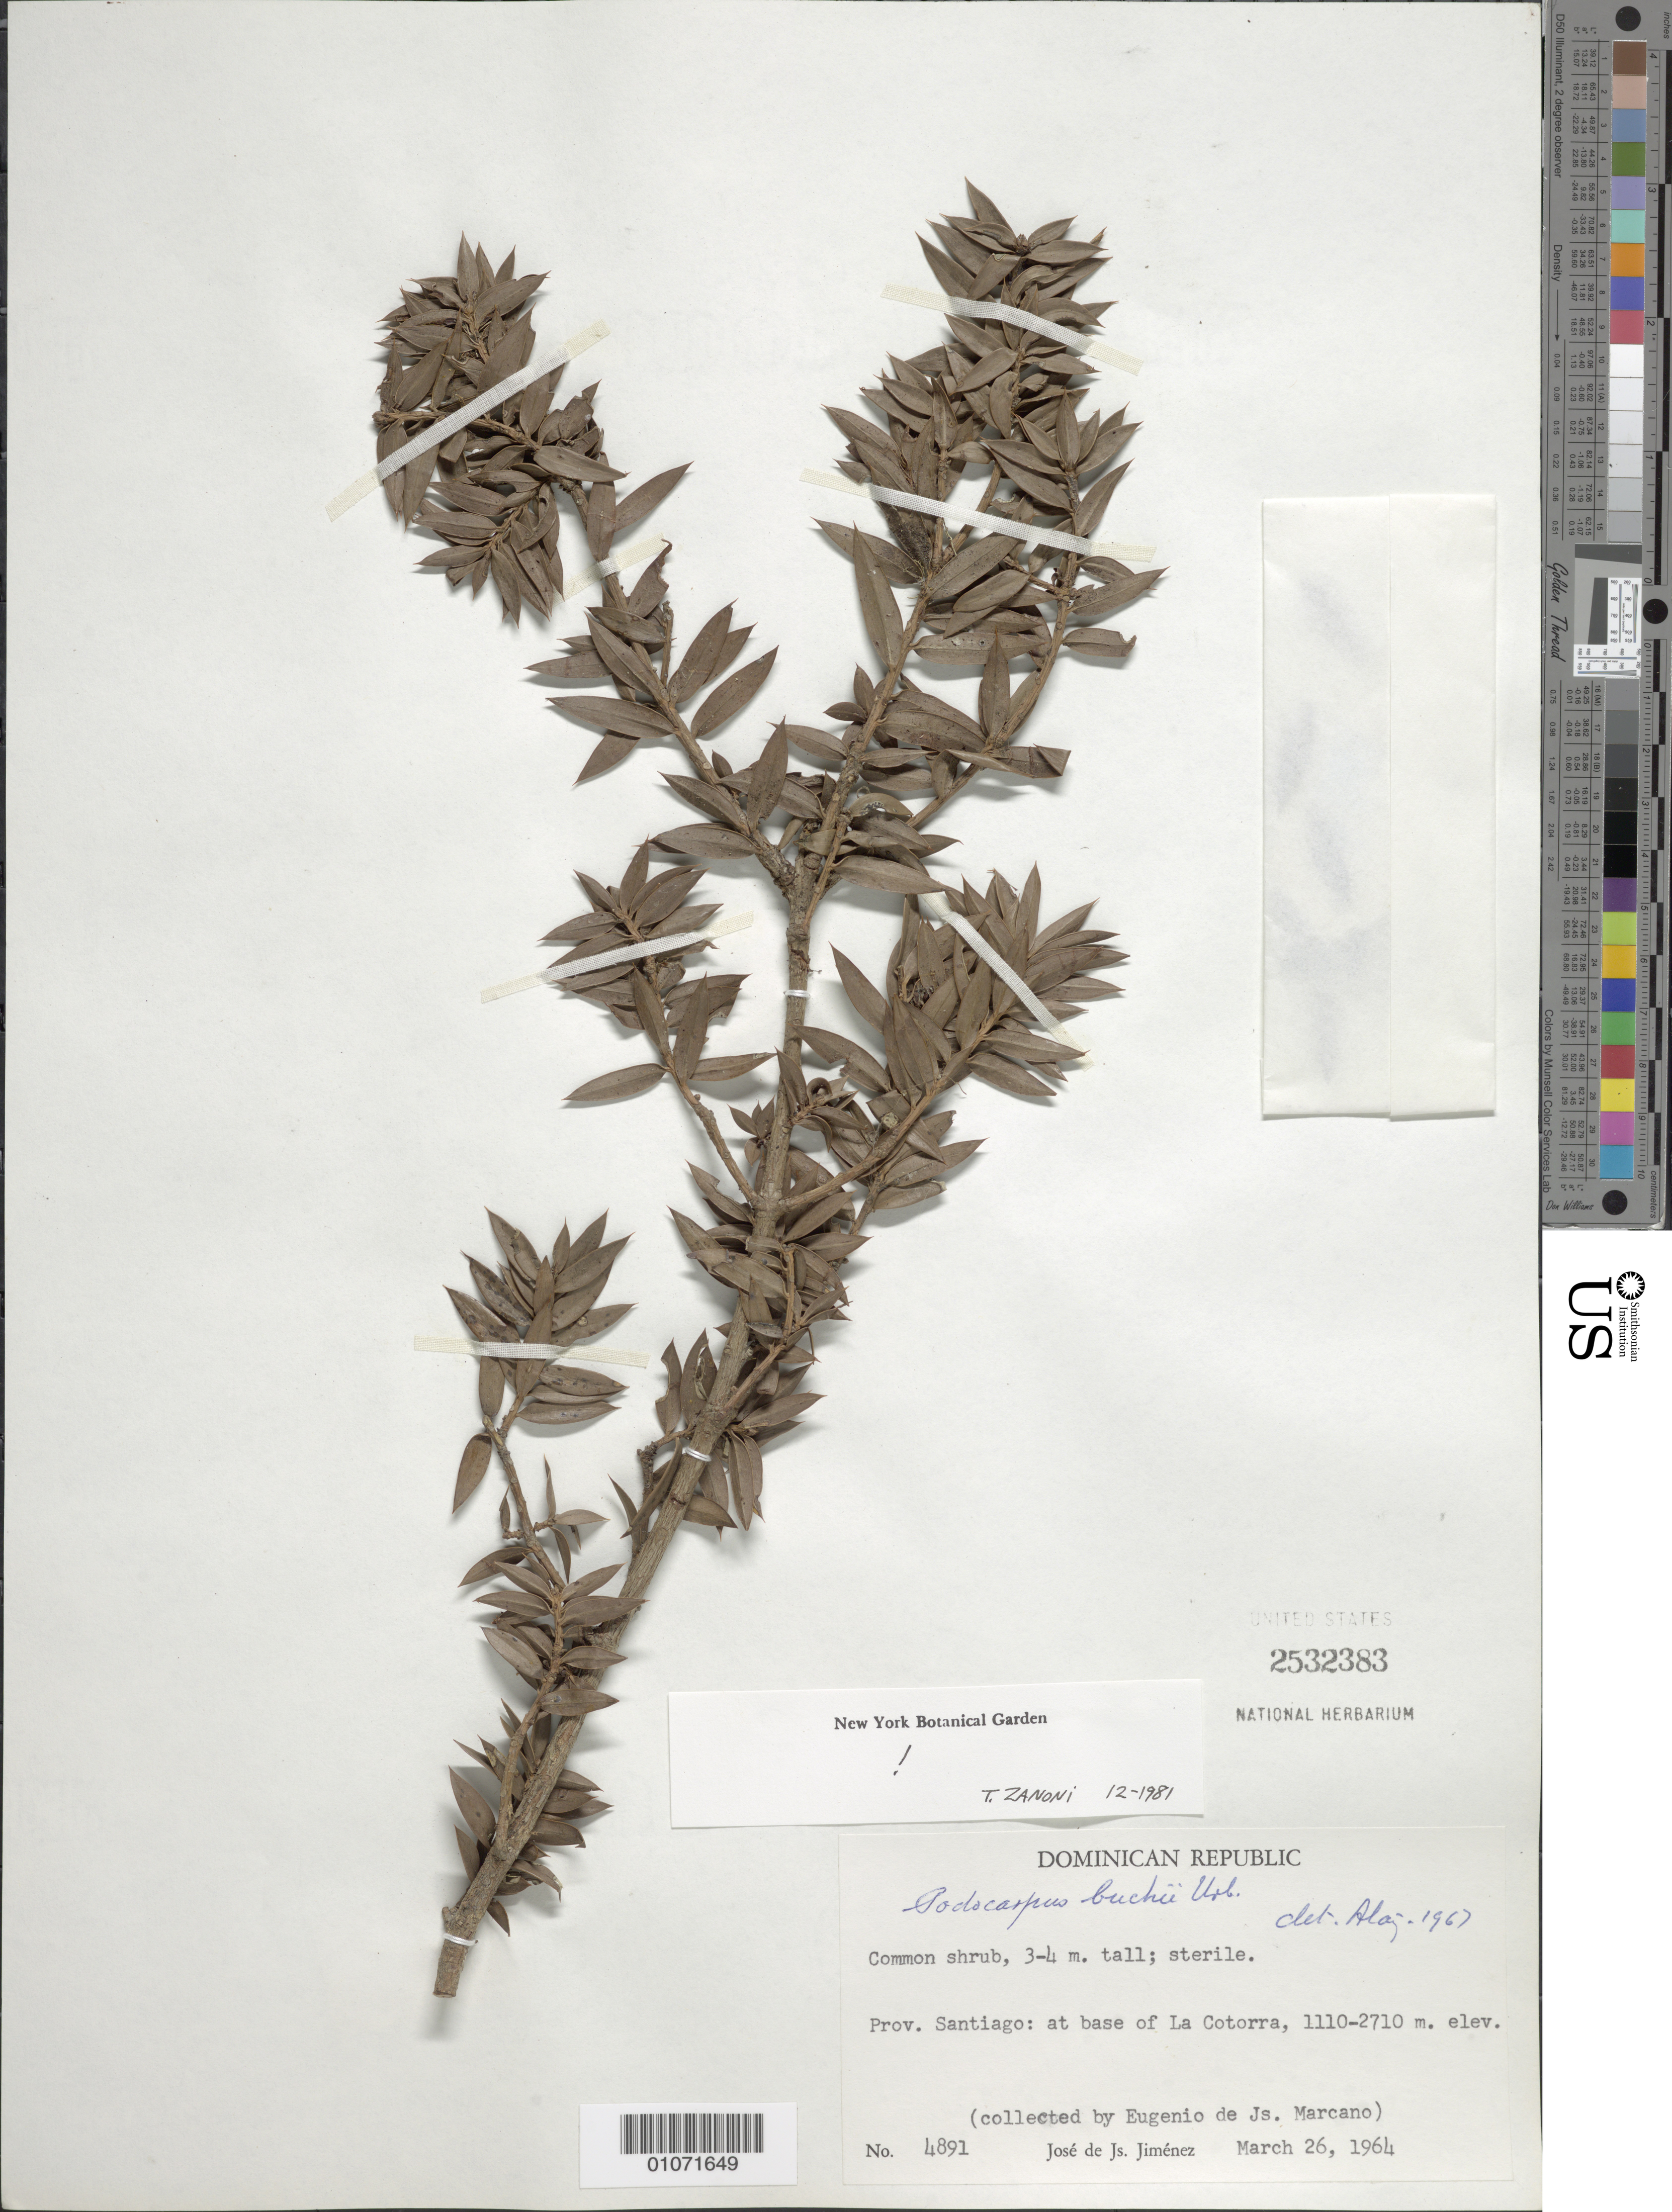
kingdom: Plantae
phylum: Tracheophyta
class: Pinopsida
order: Pinales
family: Podocarpaceae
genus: Podocarpus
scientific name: Podocarpus buchii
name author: Urb.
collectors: E. J. Marcano F.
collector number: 4891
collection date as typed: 26 Mar 1964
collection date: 1964-03-26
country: Dominican Republic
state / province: Santiago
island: Hispaniola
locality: at base of La Cotorra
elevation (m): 1110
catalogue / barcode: US 2532383